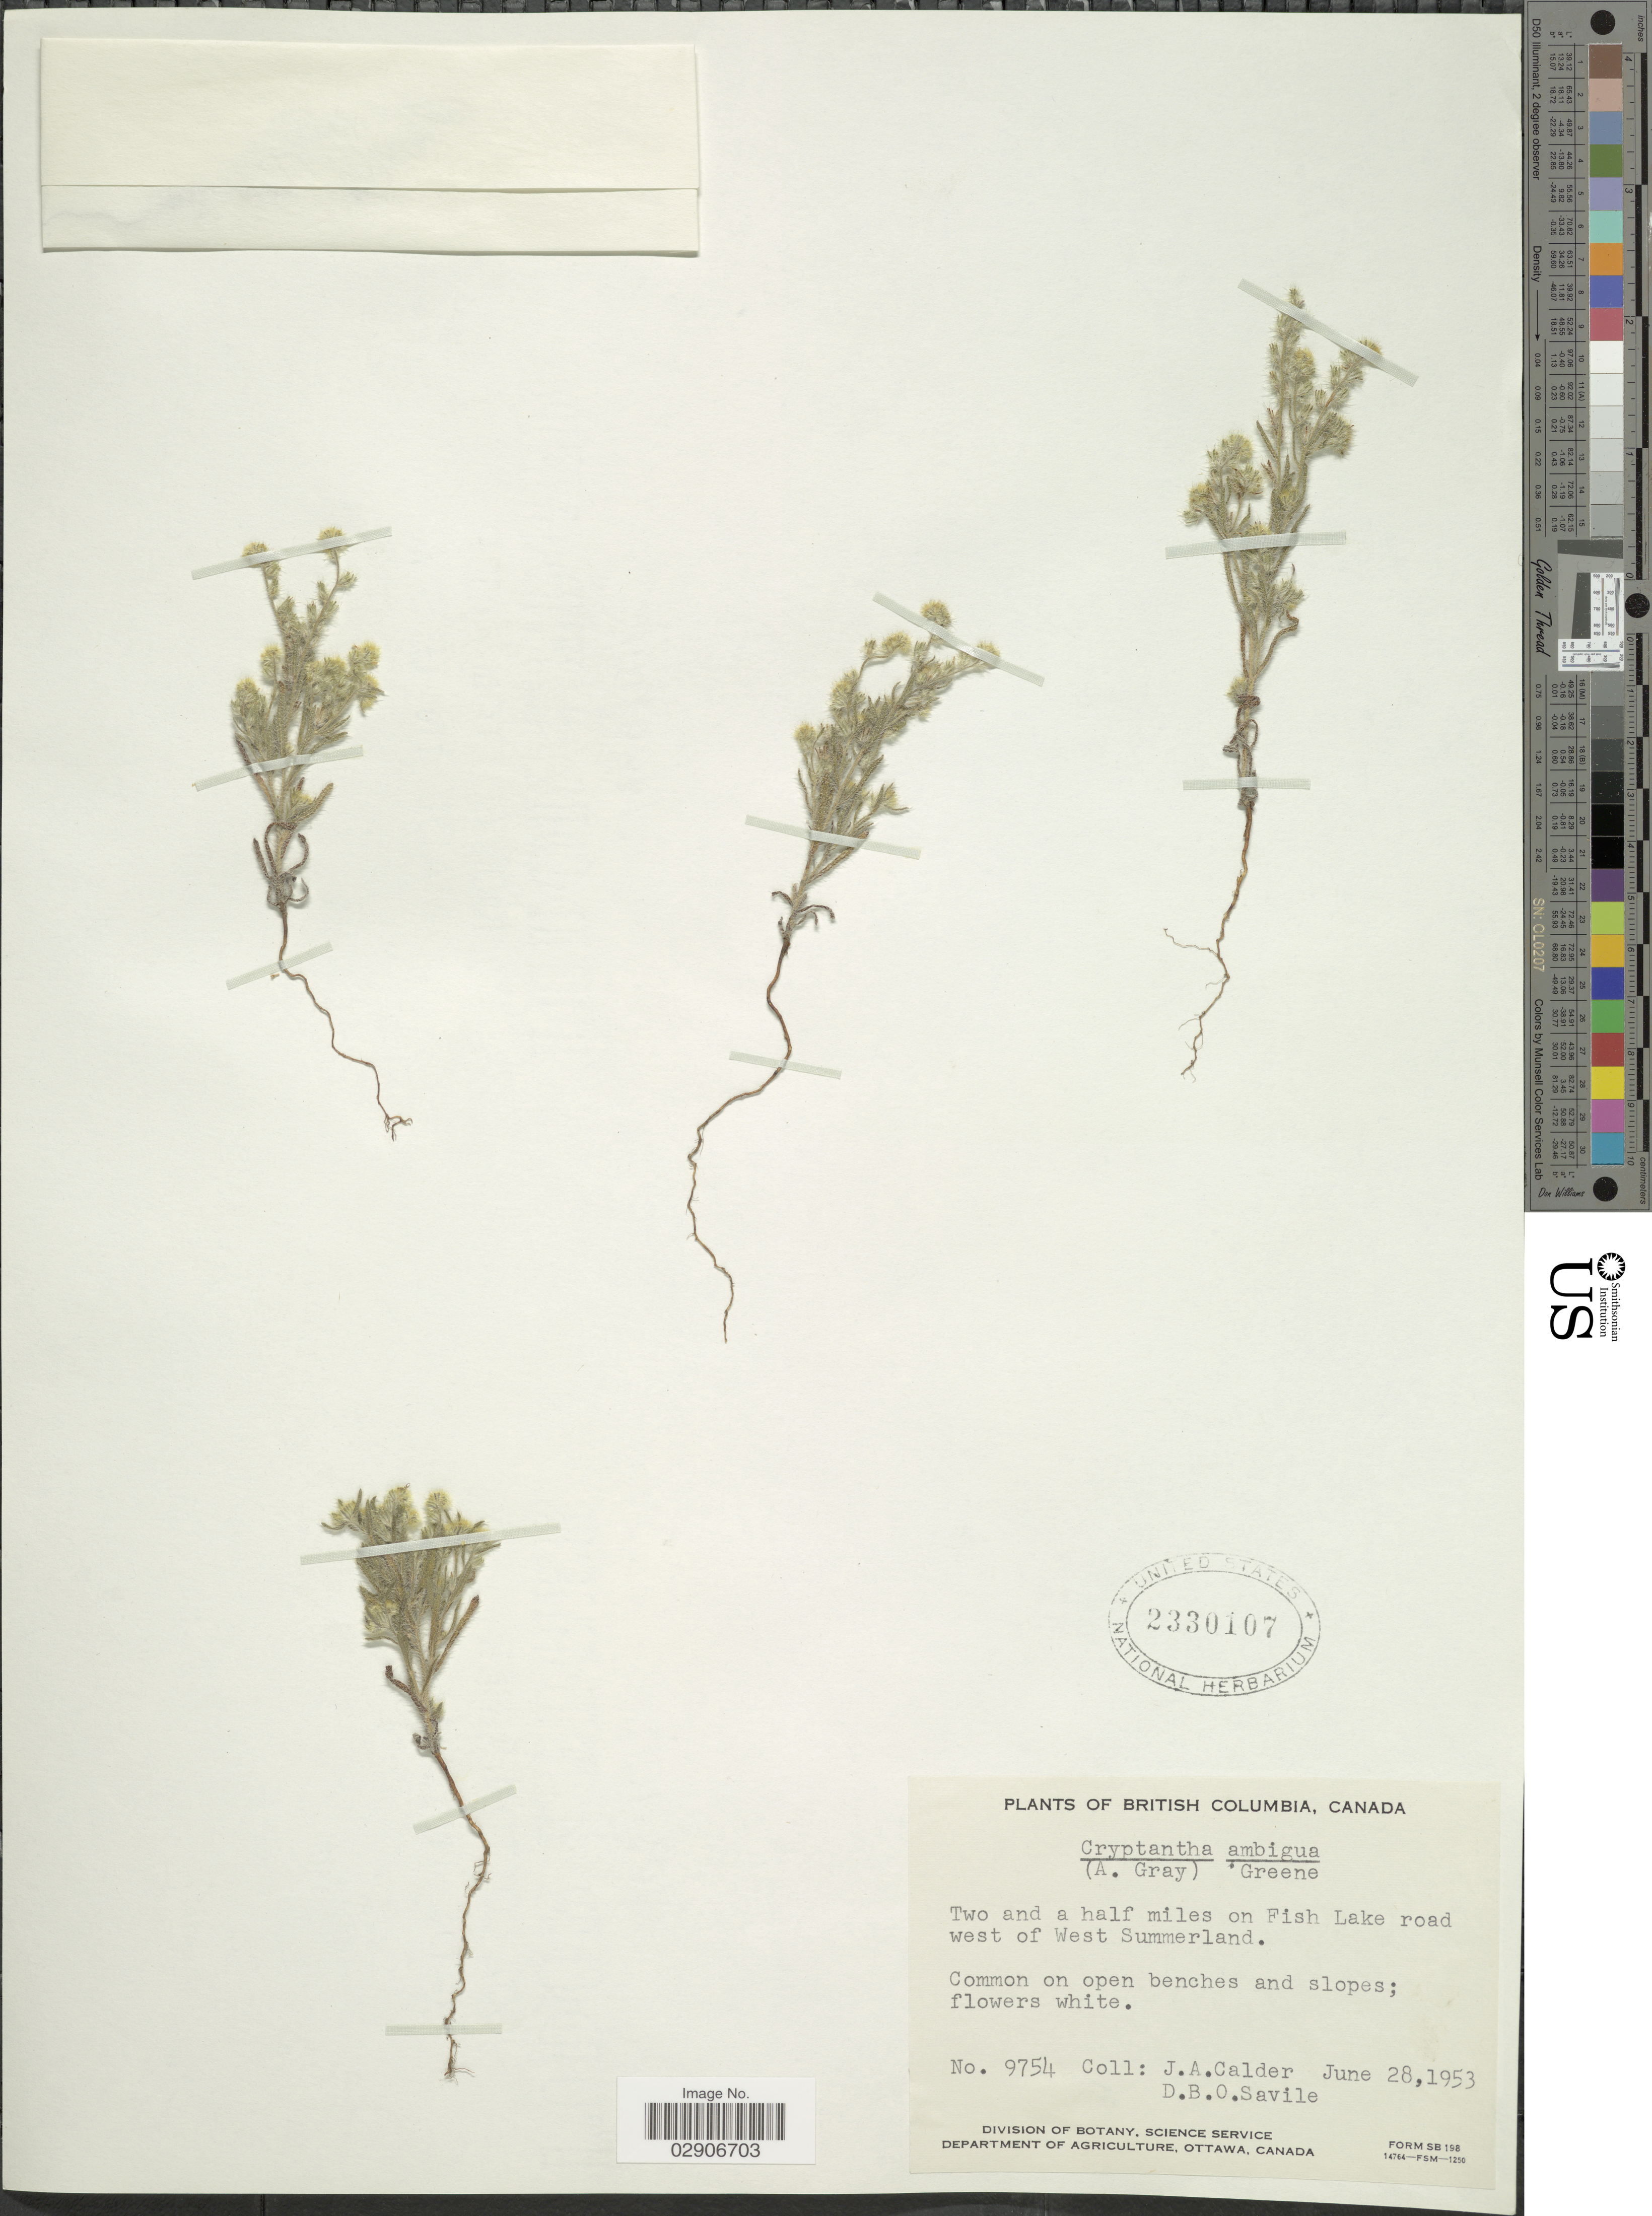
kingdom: Plantae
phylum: Tracheophyta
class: Magnoliopsida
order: Boraginales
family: Boraginaceae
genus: Cryptantha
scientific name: Cryptantha ambigua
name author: (A. Gray) Greene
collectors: J. A. Calder & D. Savile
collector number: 9754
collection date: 1953-06-28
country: Canada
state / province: British Columbia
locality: Two and a half miles on Fish Lake road west of West Summerland. British Colombia, Canada.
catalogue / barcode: US 2330107